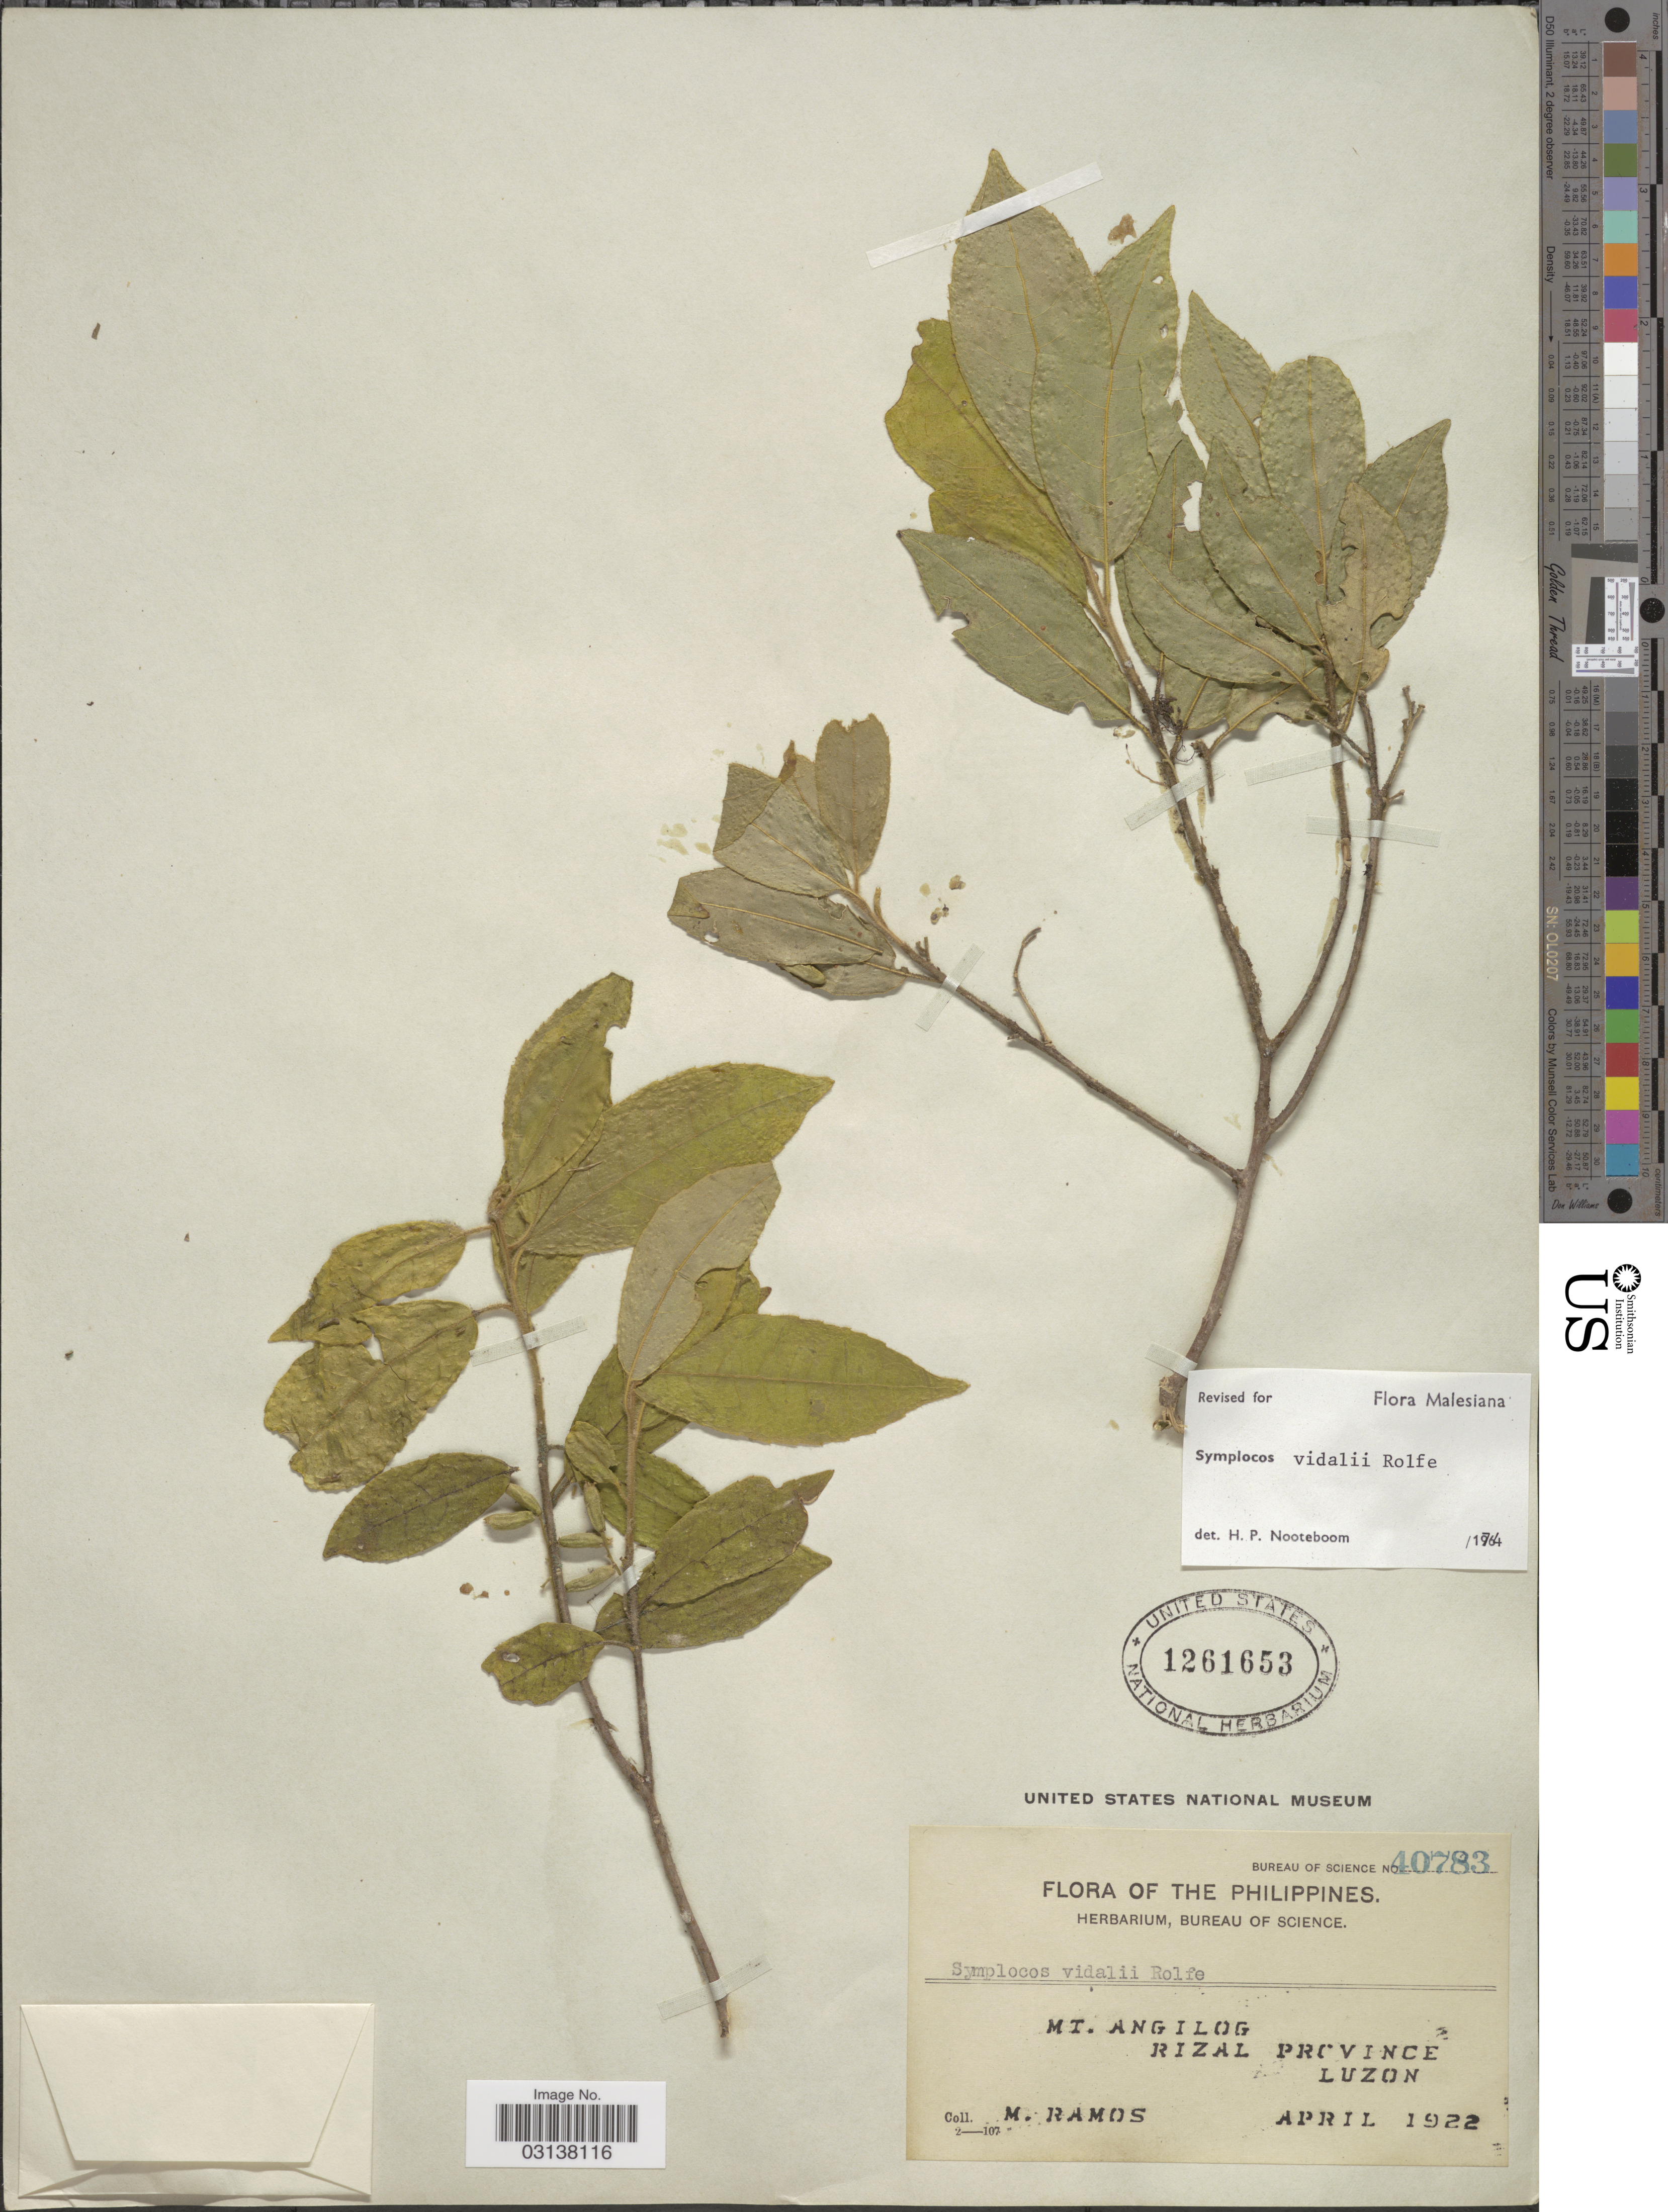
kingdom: Plantae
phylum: Tracheophyta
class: Magnoliopsida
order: Ericales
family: Symplocaceae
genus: Symplocos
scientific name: Symplocos vidalii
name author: Rolfe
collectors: M. Ramos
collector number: Bureau of Science 40783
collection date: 1922-04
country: Philippines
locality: The Philippines. Mt. Angilog. Rizal Province Luzon.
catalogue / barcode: US 1261653